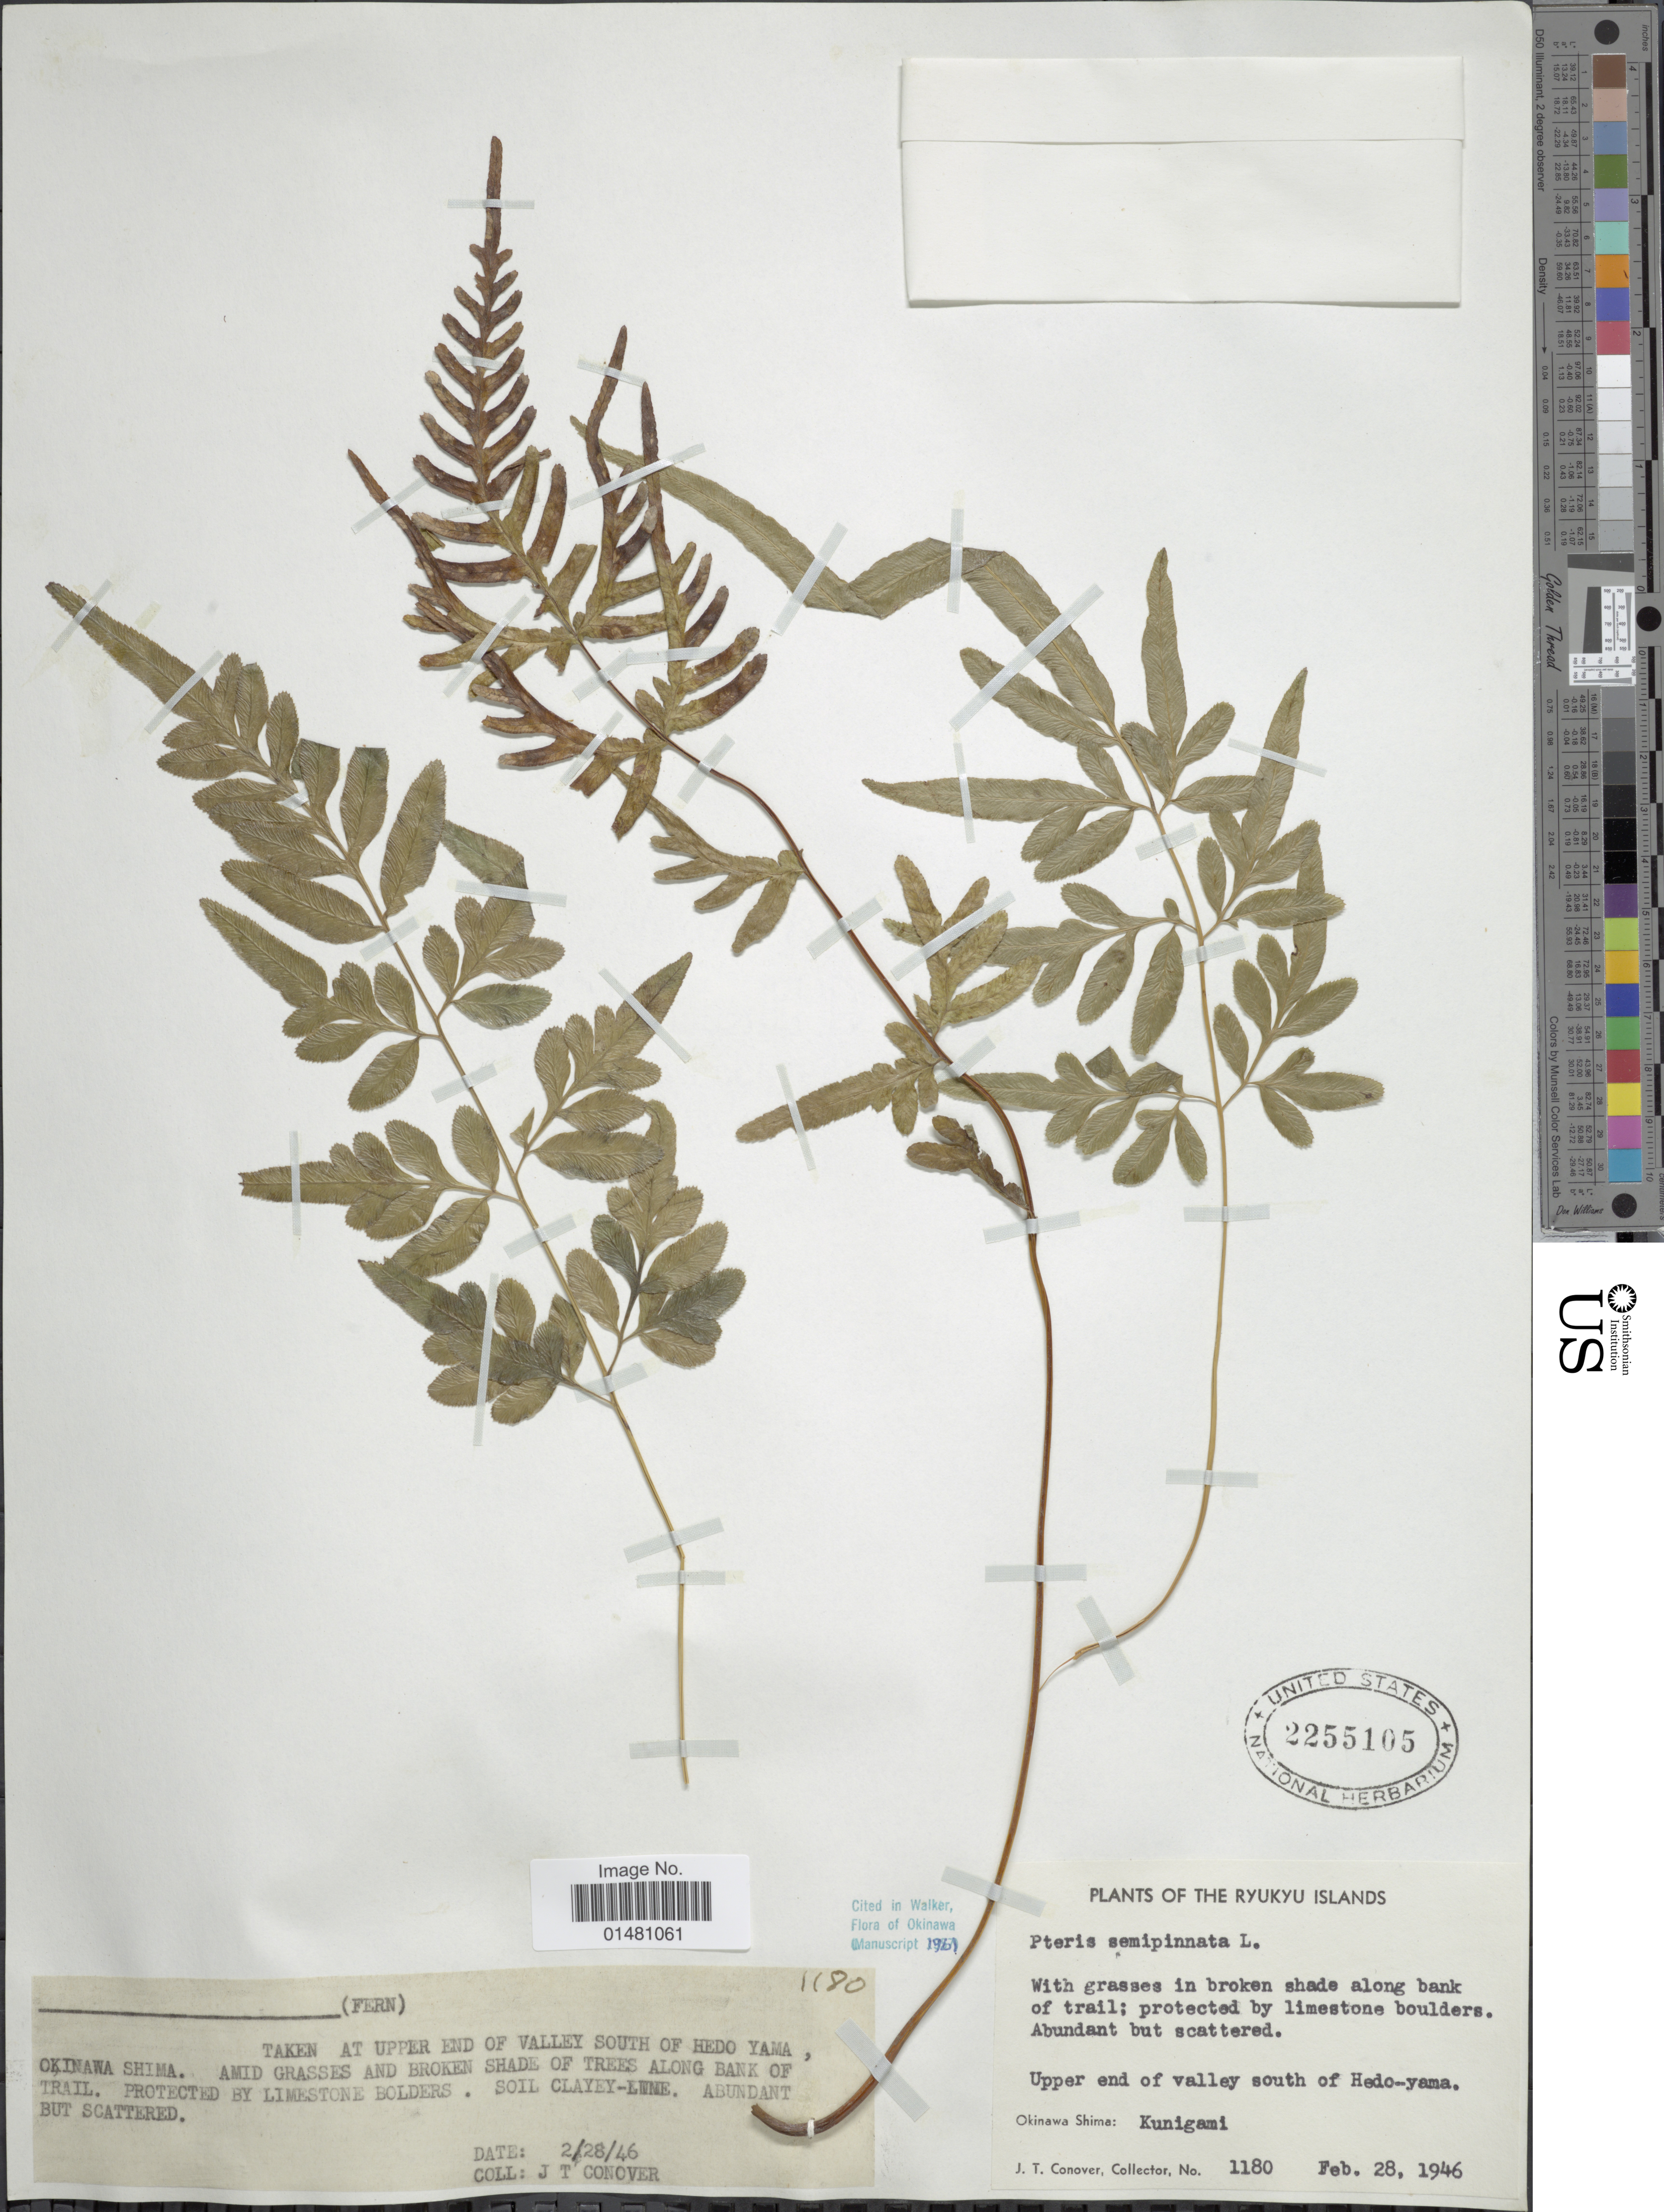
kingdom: Plantae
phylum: Tracheophyta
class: Polypodiopsida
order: Polypodiales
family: Pteridaceae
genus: Pteris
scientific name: Pteris semipinnata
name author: L.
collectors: J. T. Conover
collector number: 1180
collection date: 1946-02-28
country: Japan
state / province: Okinawa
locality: The Ryukyu Islands, Upper end of valley south of Hedo-yama, Okinawa Shima-Kunigami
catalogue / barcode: US 2255105